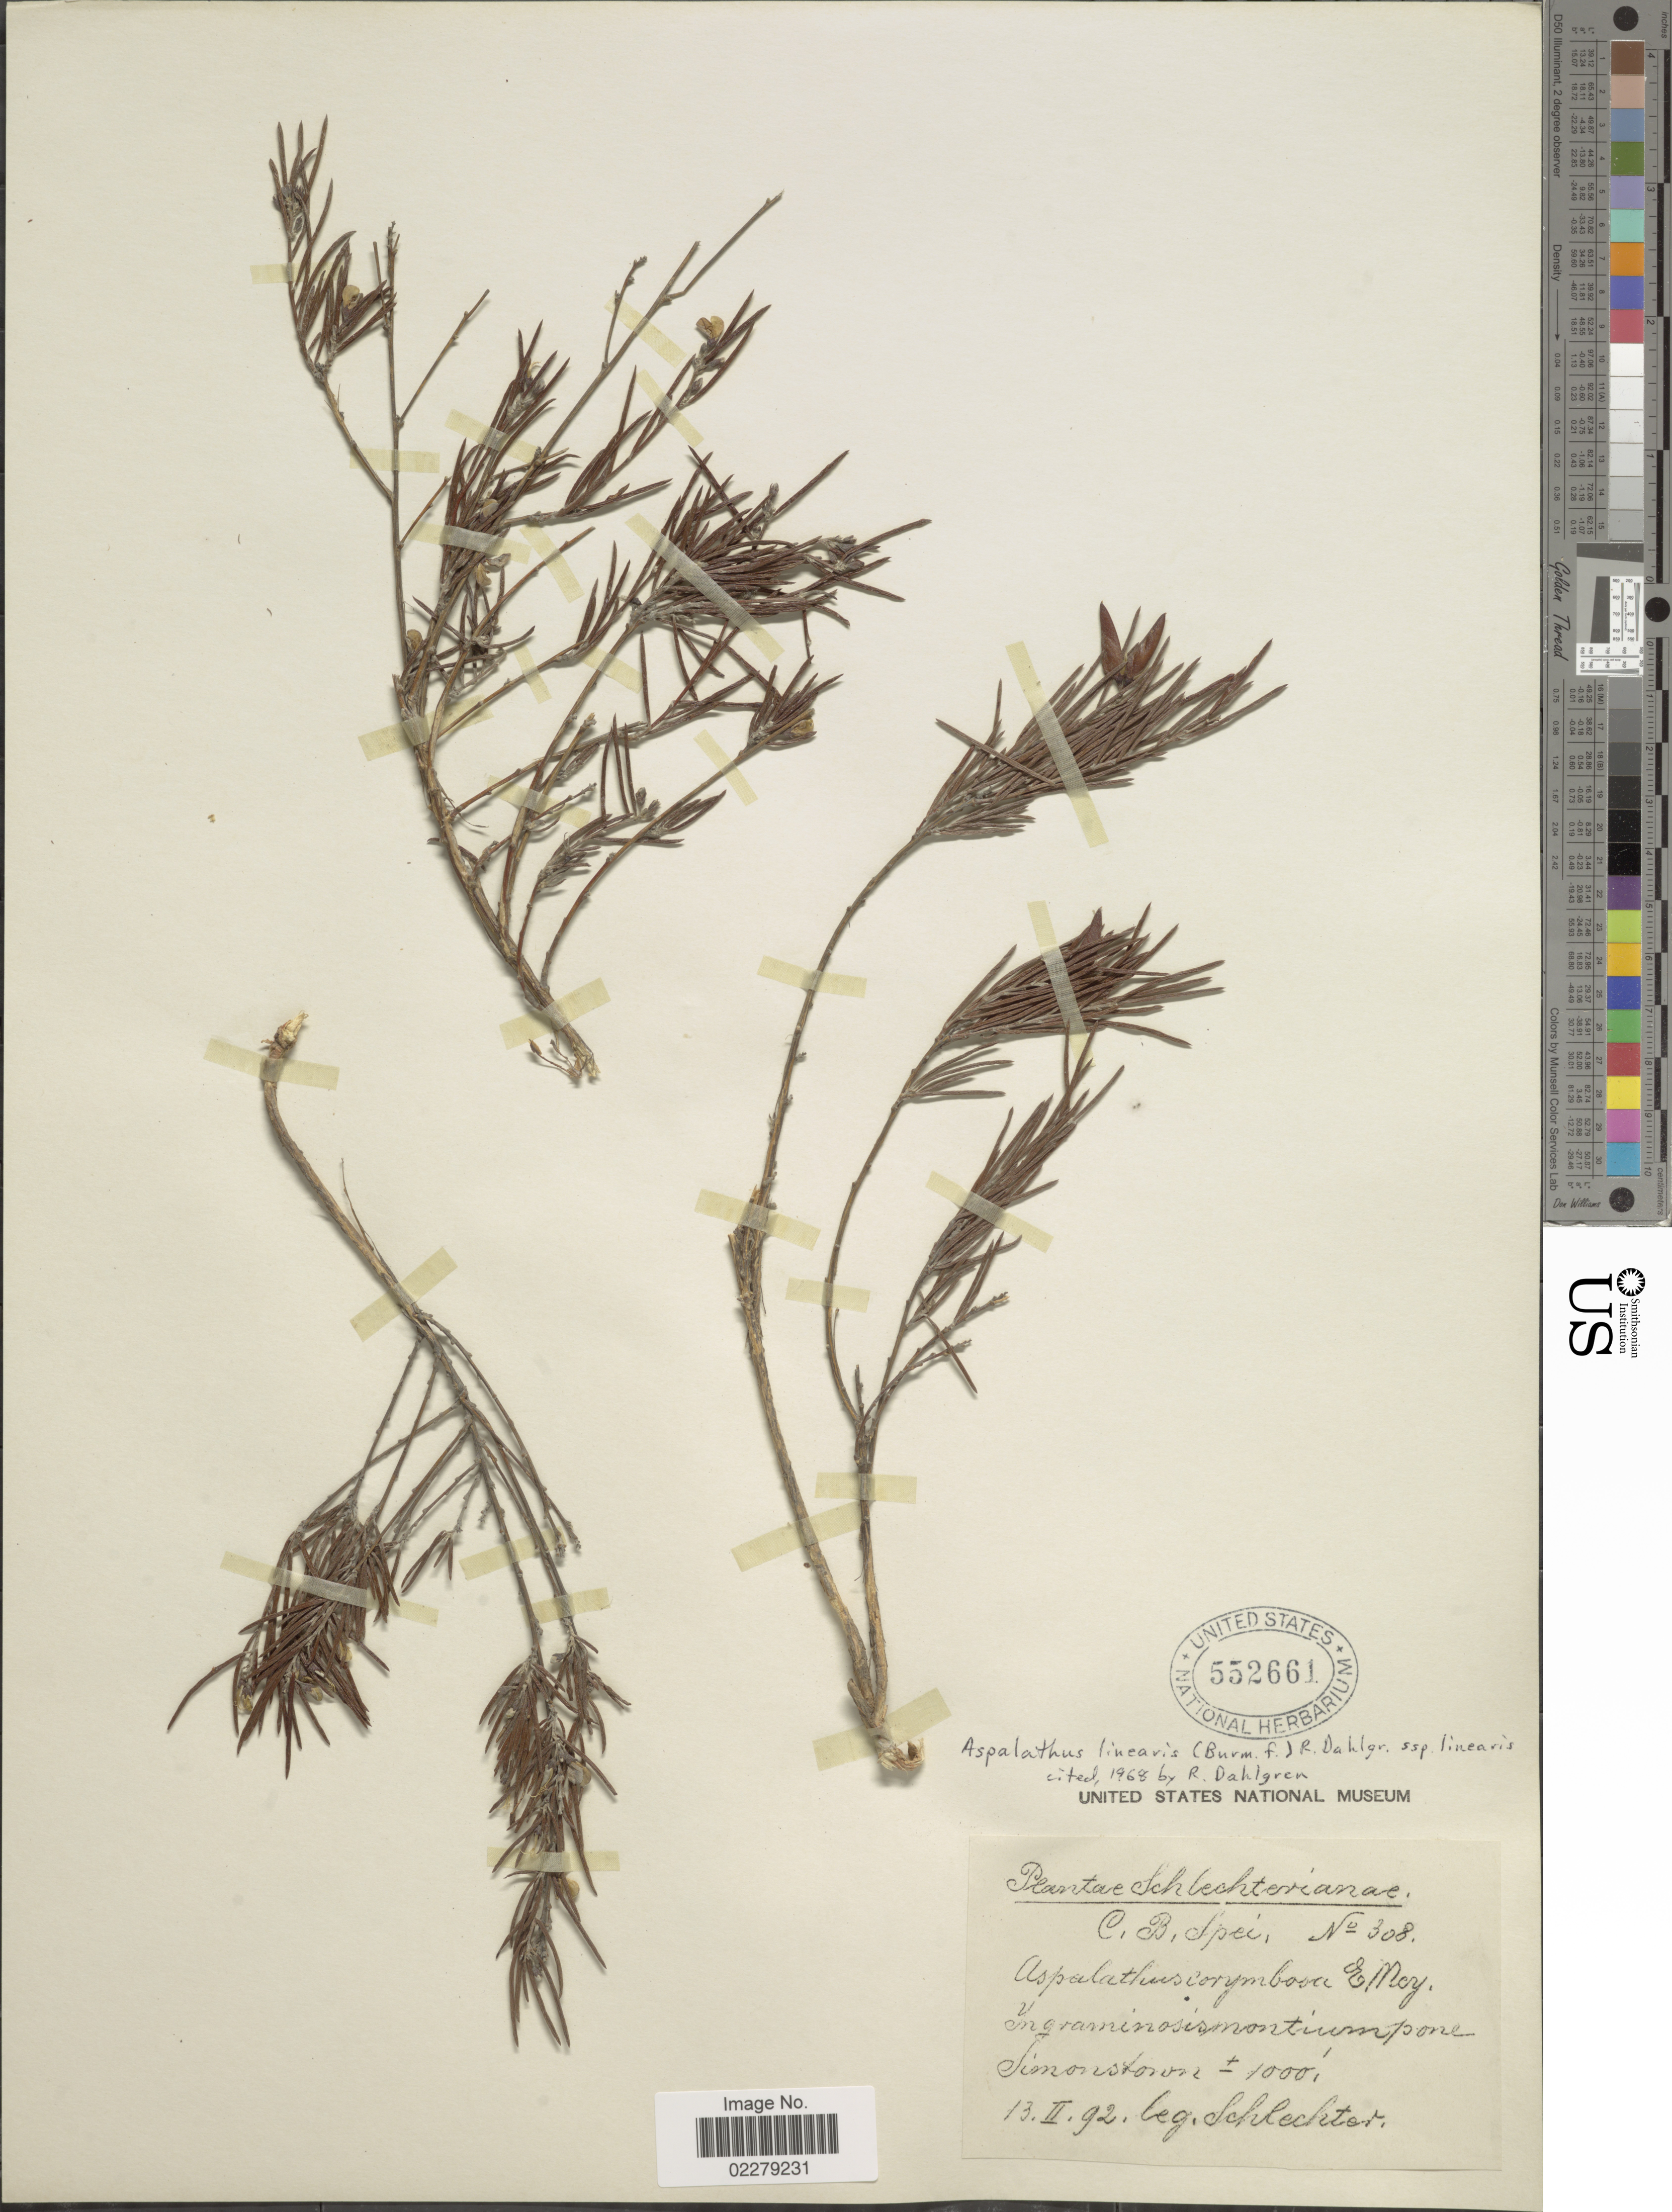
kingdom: Plantae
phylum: Tracheophyta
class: Magnoliopsida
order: Fabales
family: Fabaceae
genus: Aspalathus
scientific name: Aspalathus linearis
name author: (Burm. f.) R. Dahlgren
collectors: Schlechter, --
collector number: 308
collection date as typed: Transcribed d/m/y: 13/1/92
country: South Africa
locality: In graminosismontiumpone Simonstown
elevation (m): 305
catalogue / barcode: US 552661